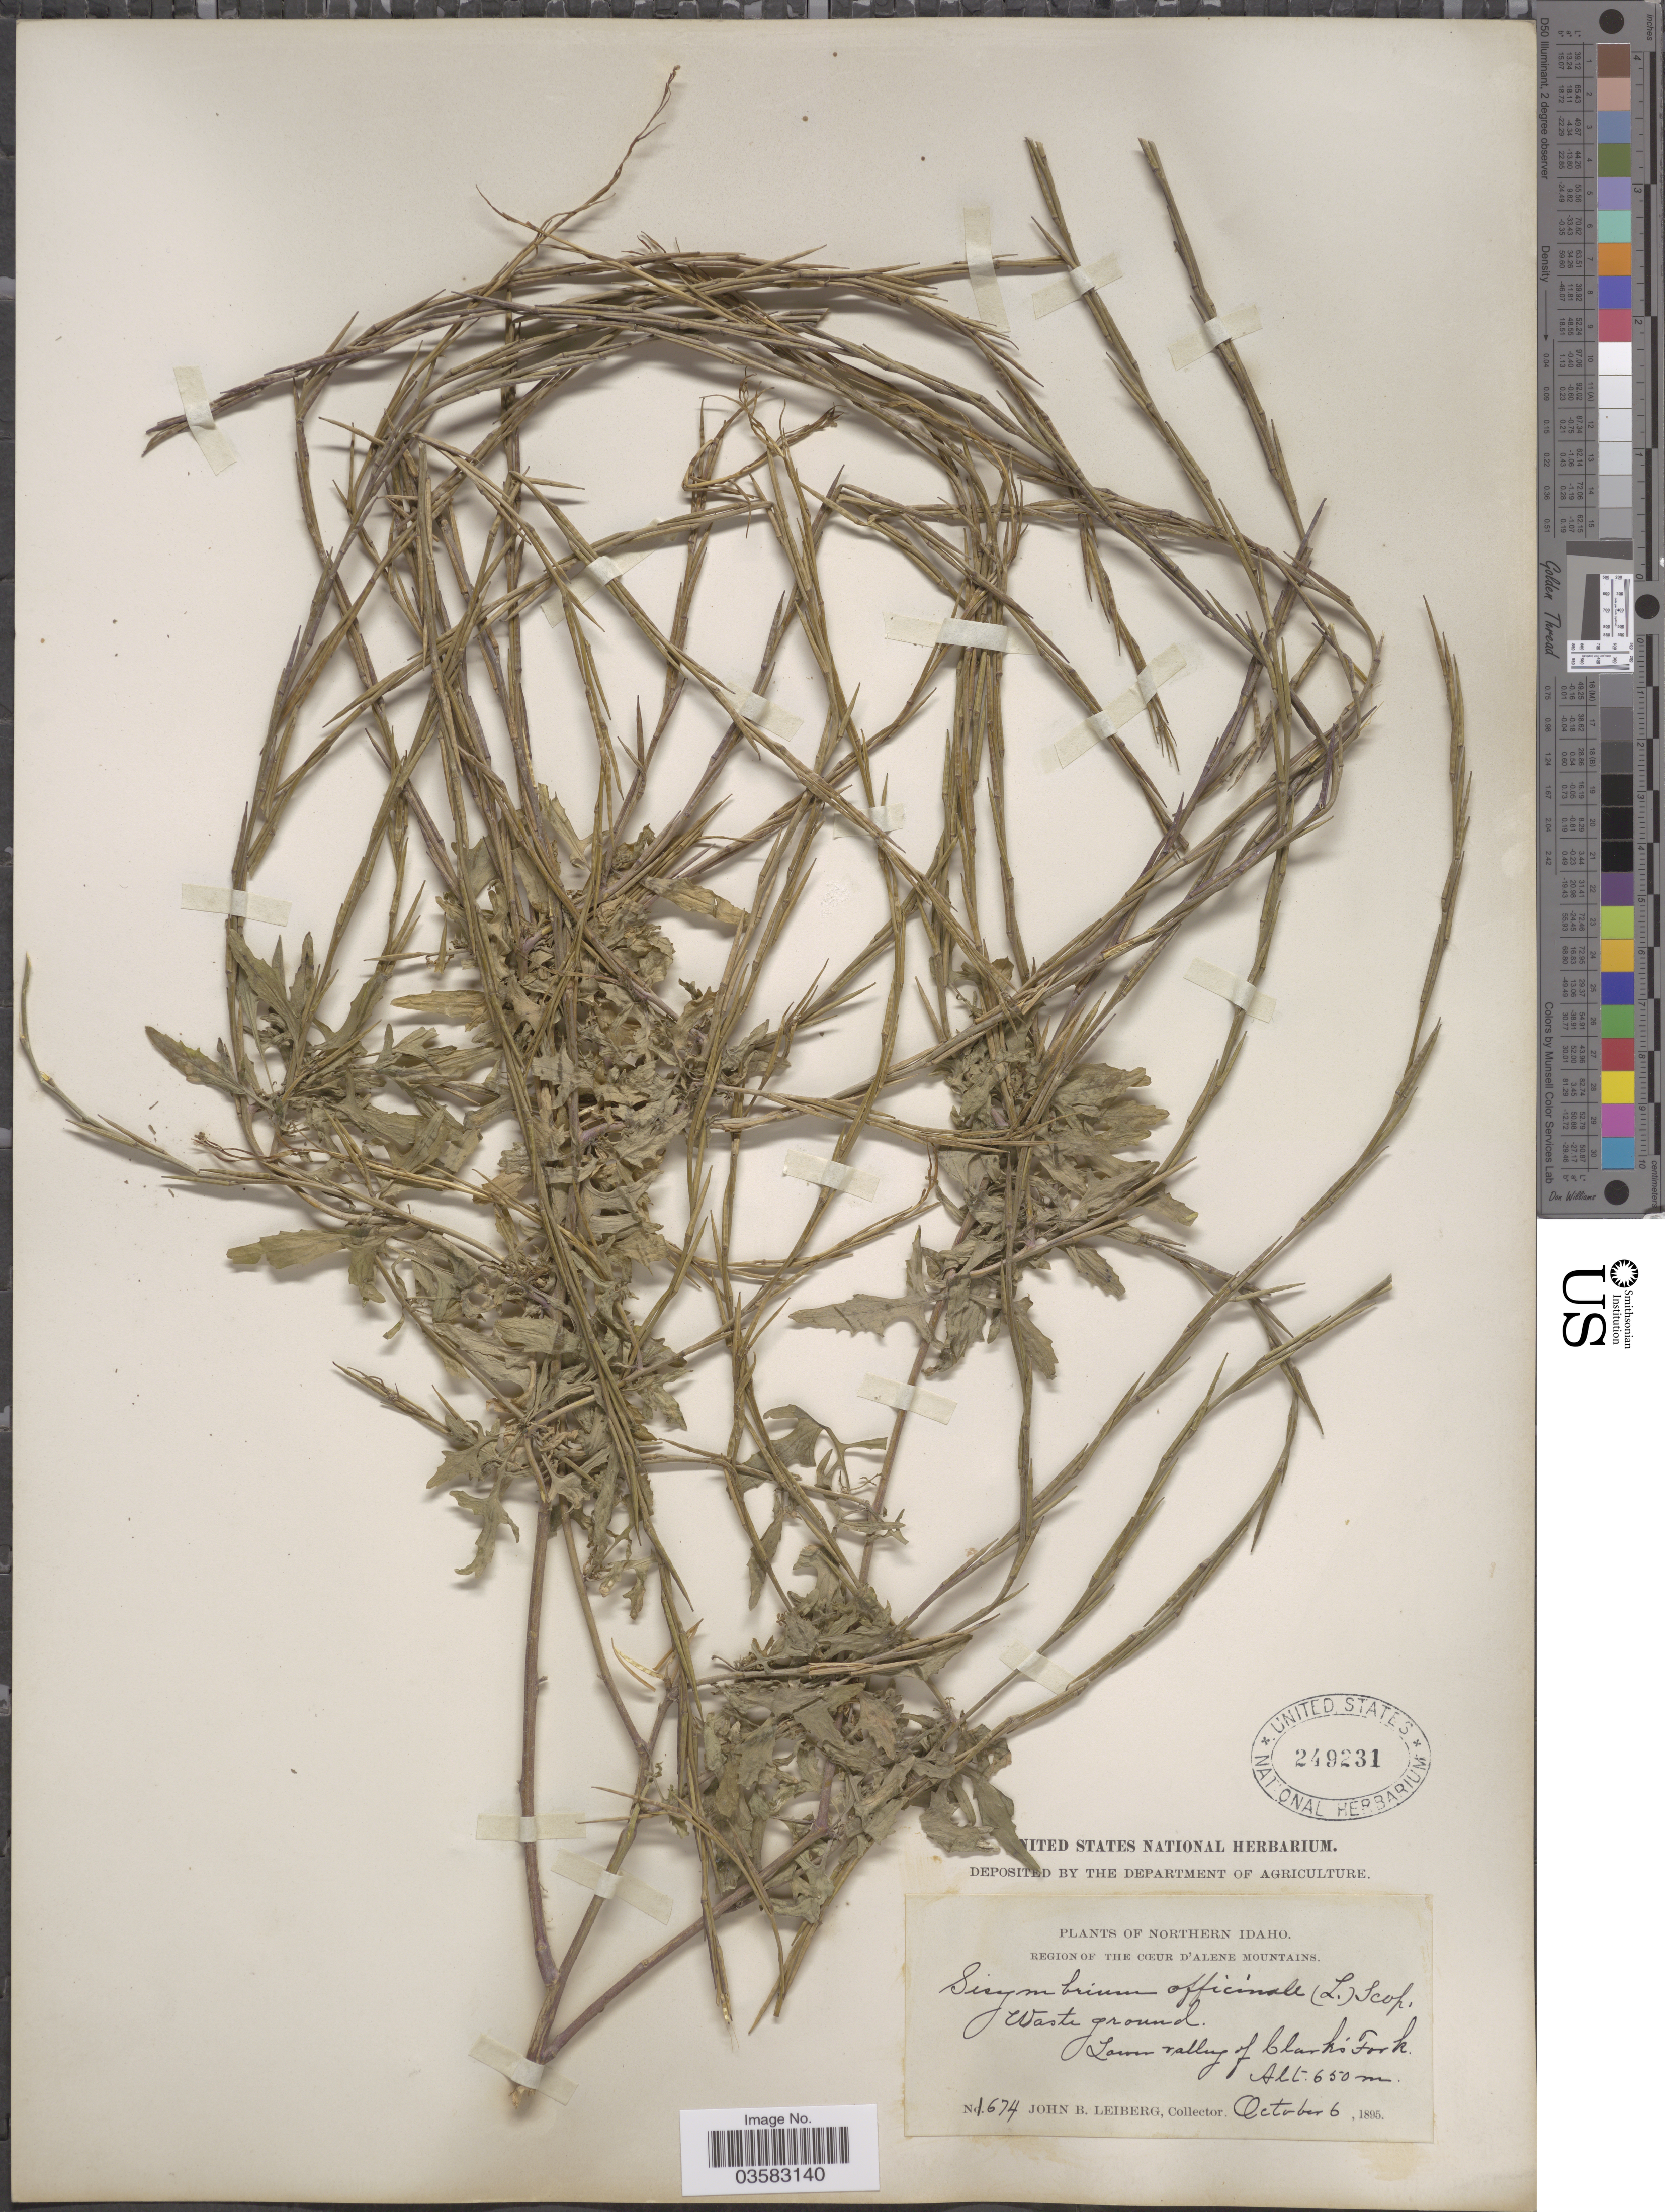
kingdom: Plantae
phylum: Tracheophyta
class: Magnoliopsida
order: Brassicales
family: Brassicaceae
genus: Sisymbrium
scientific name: Sisymbrium officinale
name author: (L.) Scop.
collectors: J. B. Leiberg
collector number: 1674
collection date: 1895-10-06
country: United States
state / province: Idaho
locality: Northern Idaho. Region of the Cœur D'Alene Mountains. Lower valley of Clark's Fork.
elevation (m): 650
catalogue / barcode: US 249231